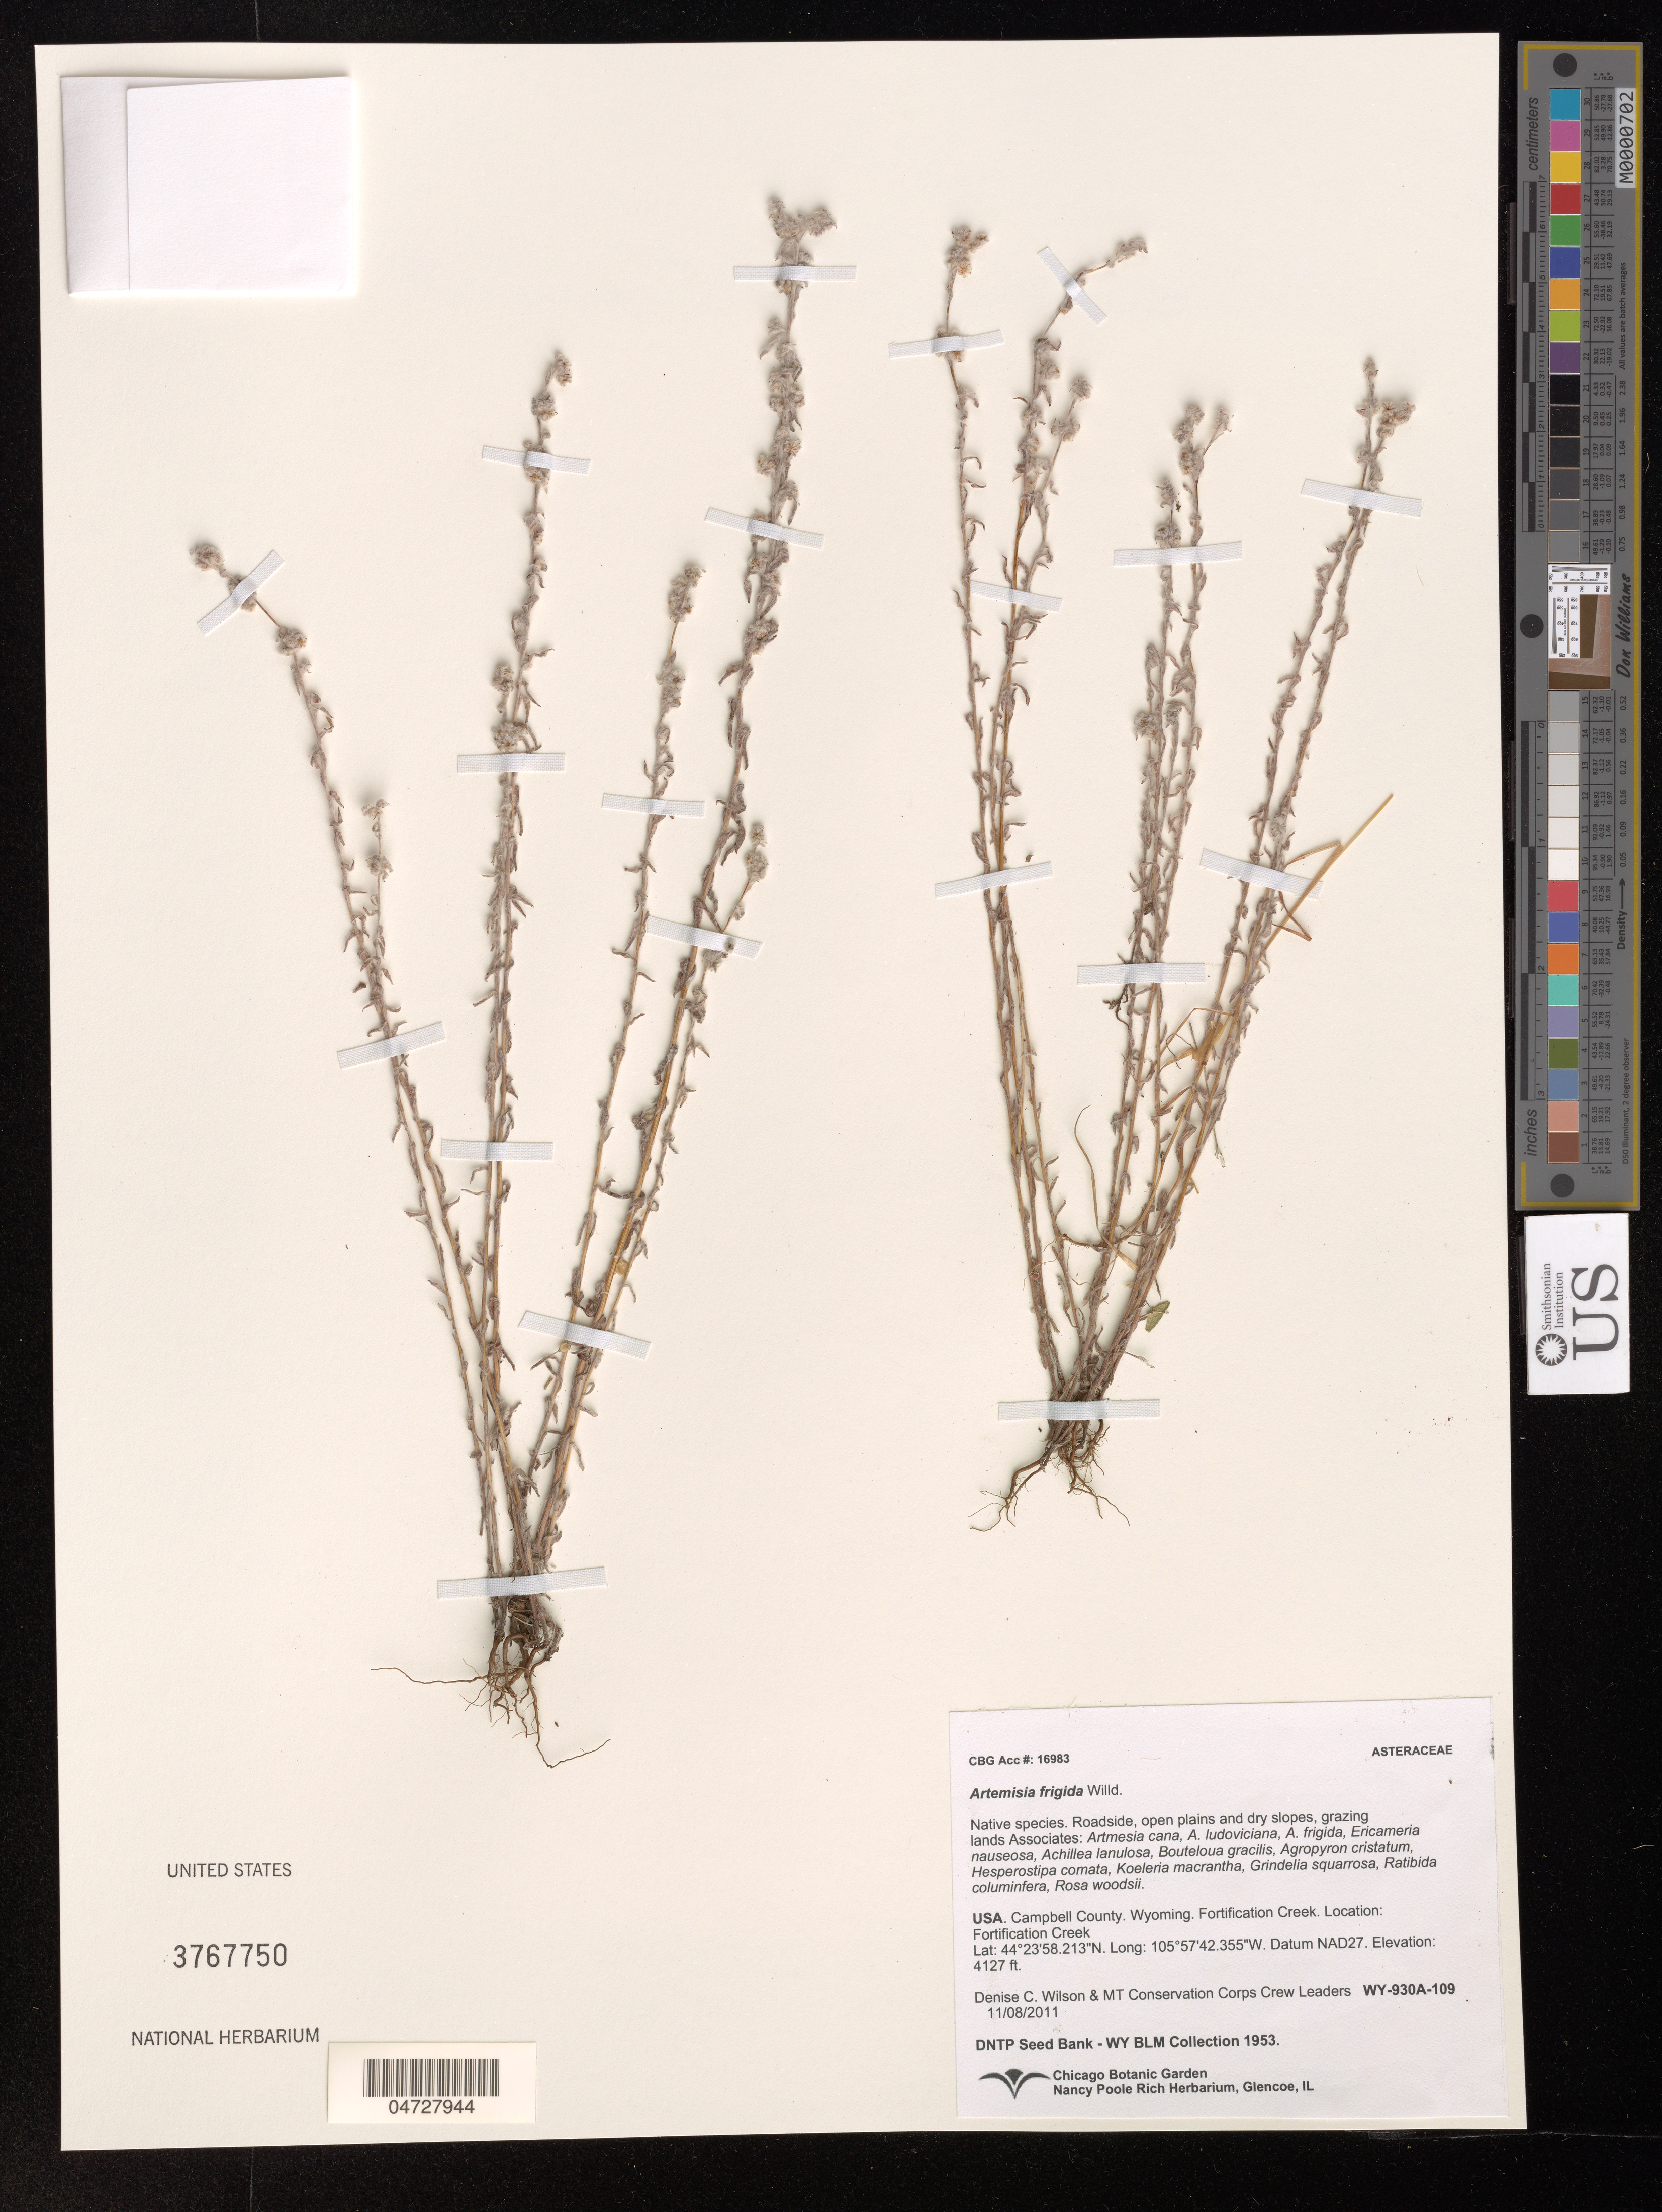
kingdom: Plantae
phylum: Tracheophyta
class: Magnoliopsida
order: Asterales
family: Asteraceae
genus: Artemisia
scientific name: Artemisia frigida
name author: Willd.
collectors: D. Wilson & MT Conversation Corps Crew Leaders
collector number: WY-930A-109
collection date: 2011-08-11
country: United States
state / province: Wyoming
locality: Campbell County. Fortification Creek. Fortification Creek.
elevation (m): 1258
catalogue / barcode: US 3767750